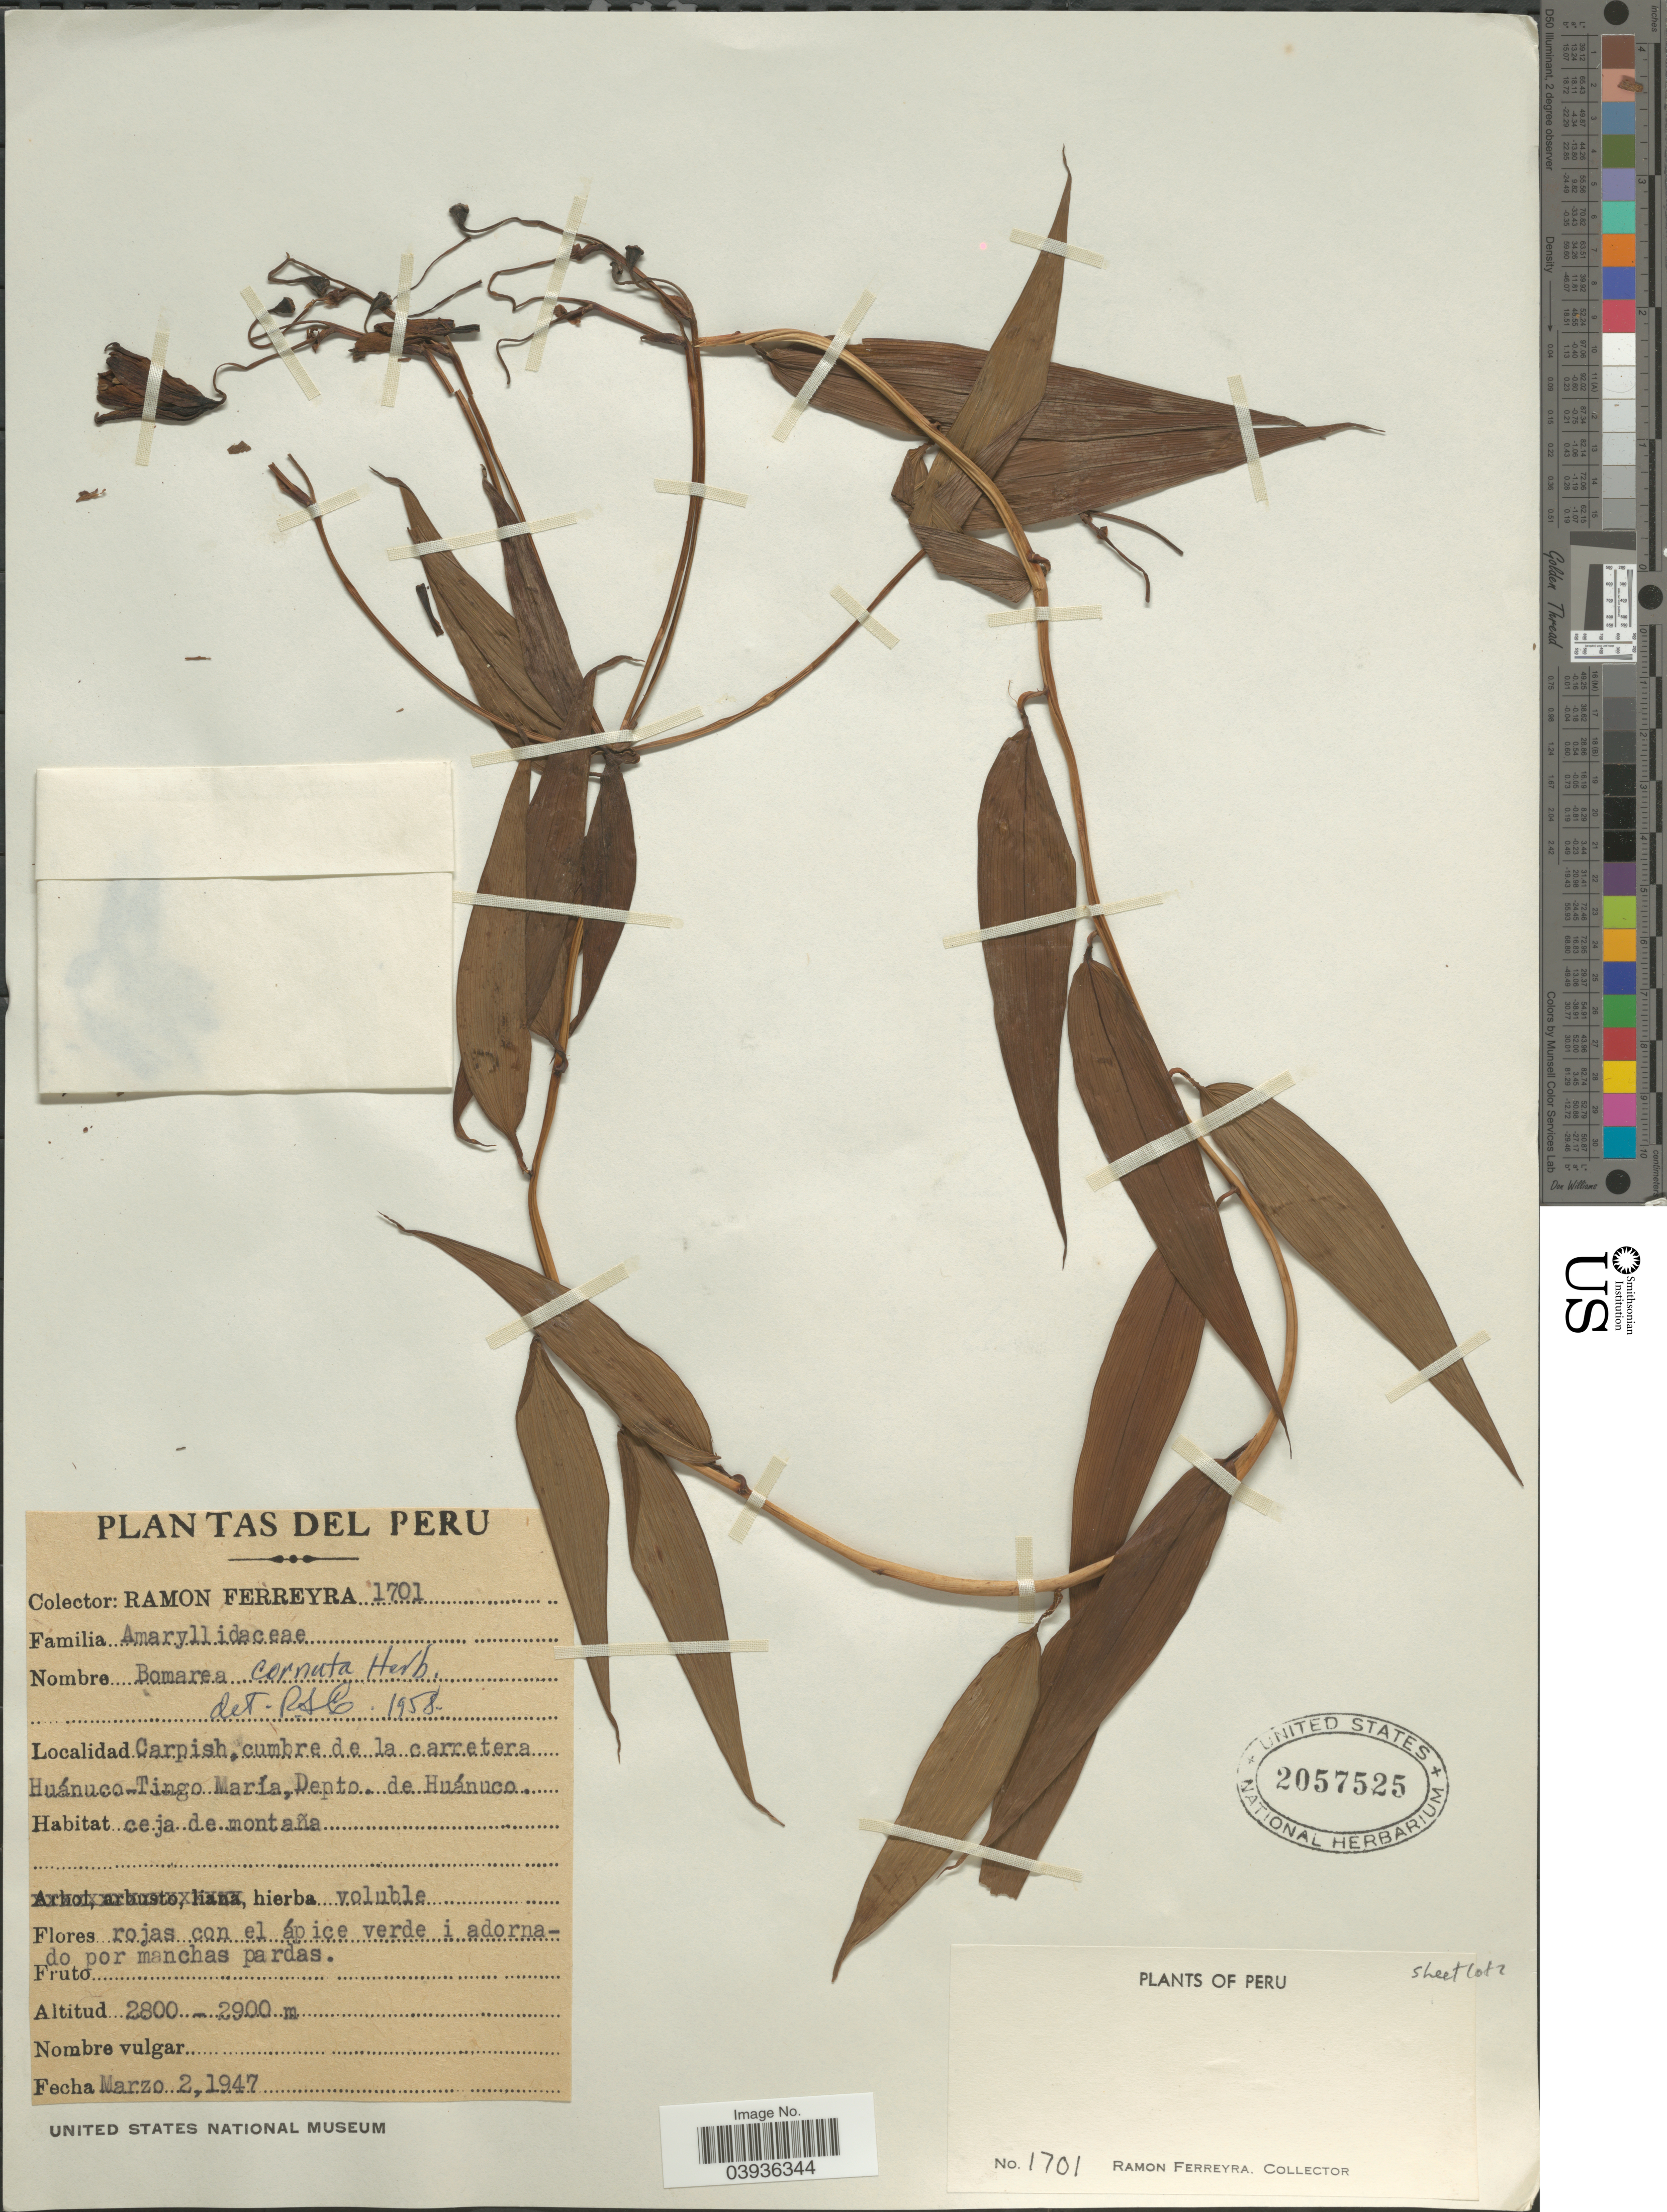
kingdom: Plantae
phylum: Tracheophyta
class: Liliopsida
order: Liliales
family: Alstroemeriaceae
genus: Bomarea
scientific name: Bomarea cornuta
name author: Herb.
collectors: R. A. Ferreyra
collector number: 1701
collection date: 1947-03-02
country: Peru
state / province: Huánuco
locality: Carpish, cumbre de la carretera Huánuco-Tingo María, Depto. de Huánuco.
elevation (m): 2800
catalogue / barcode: US 2057525